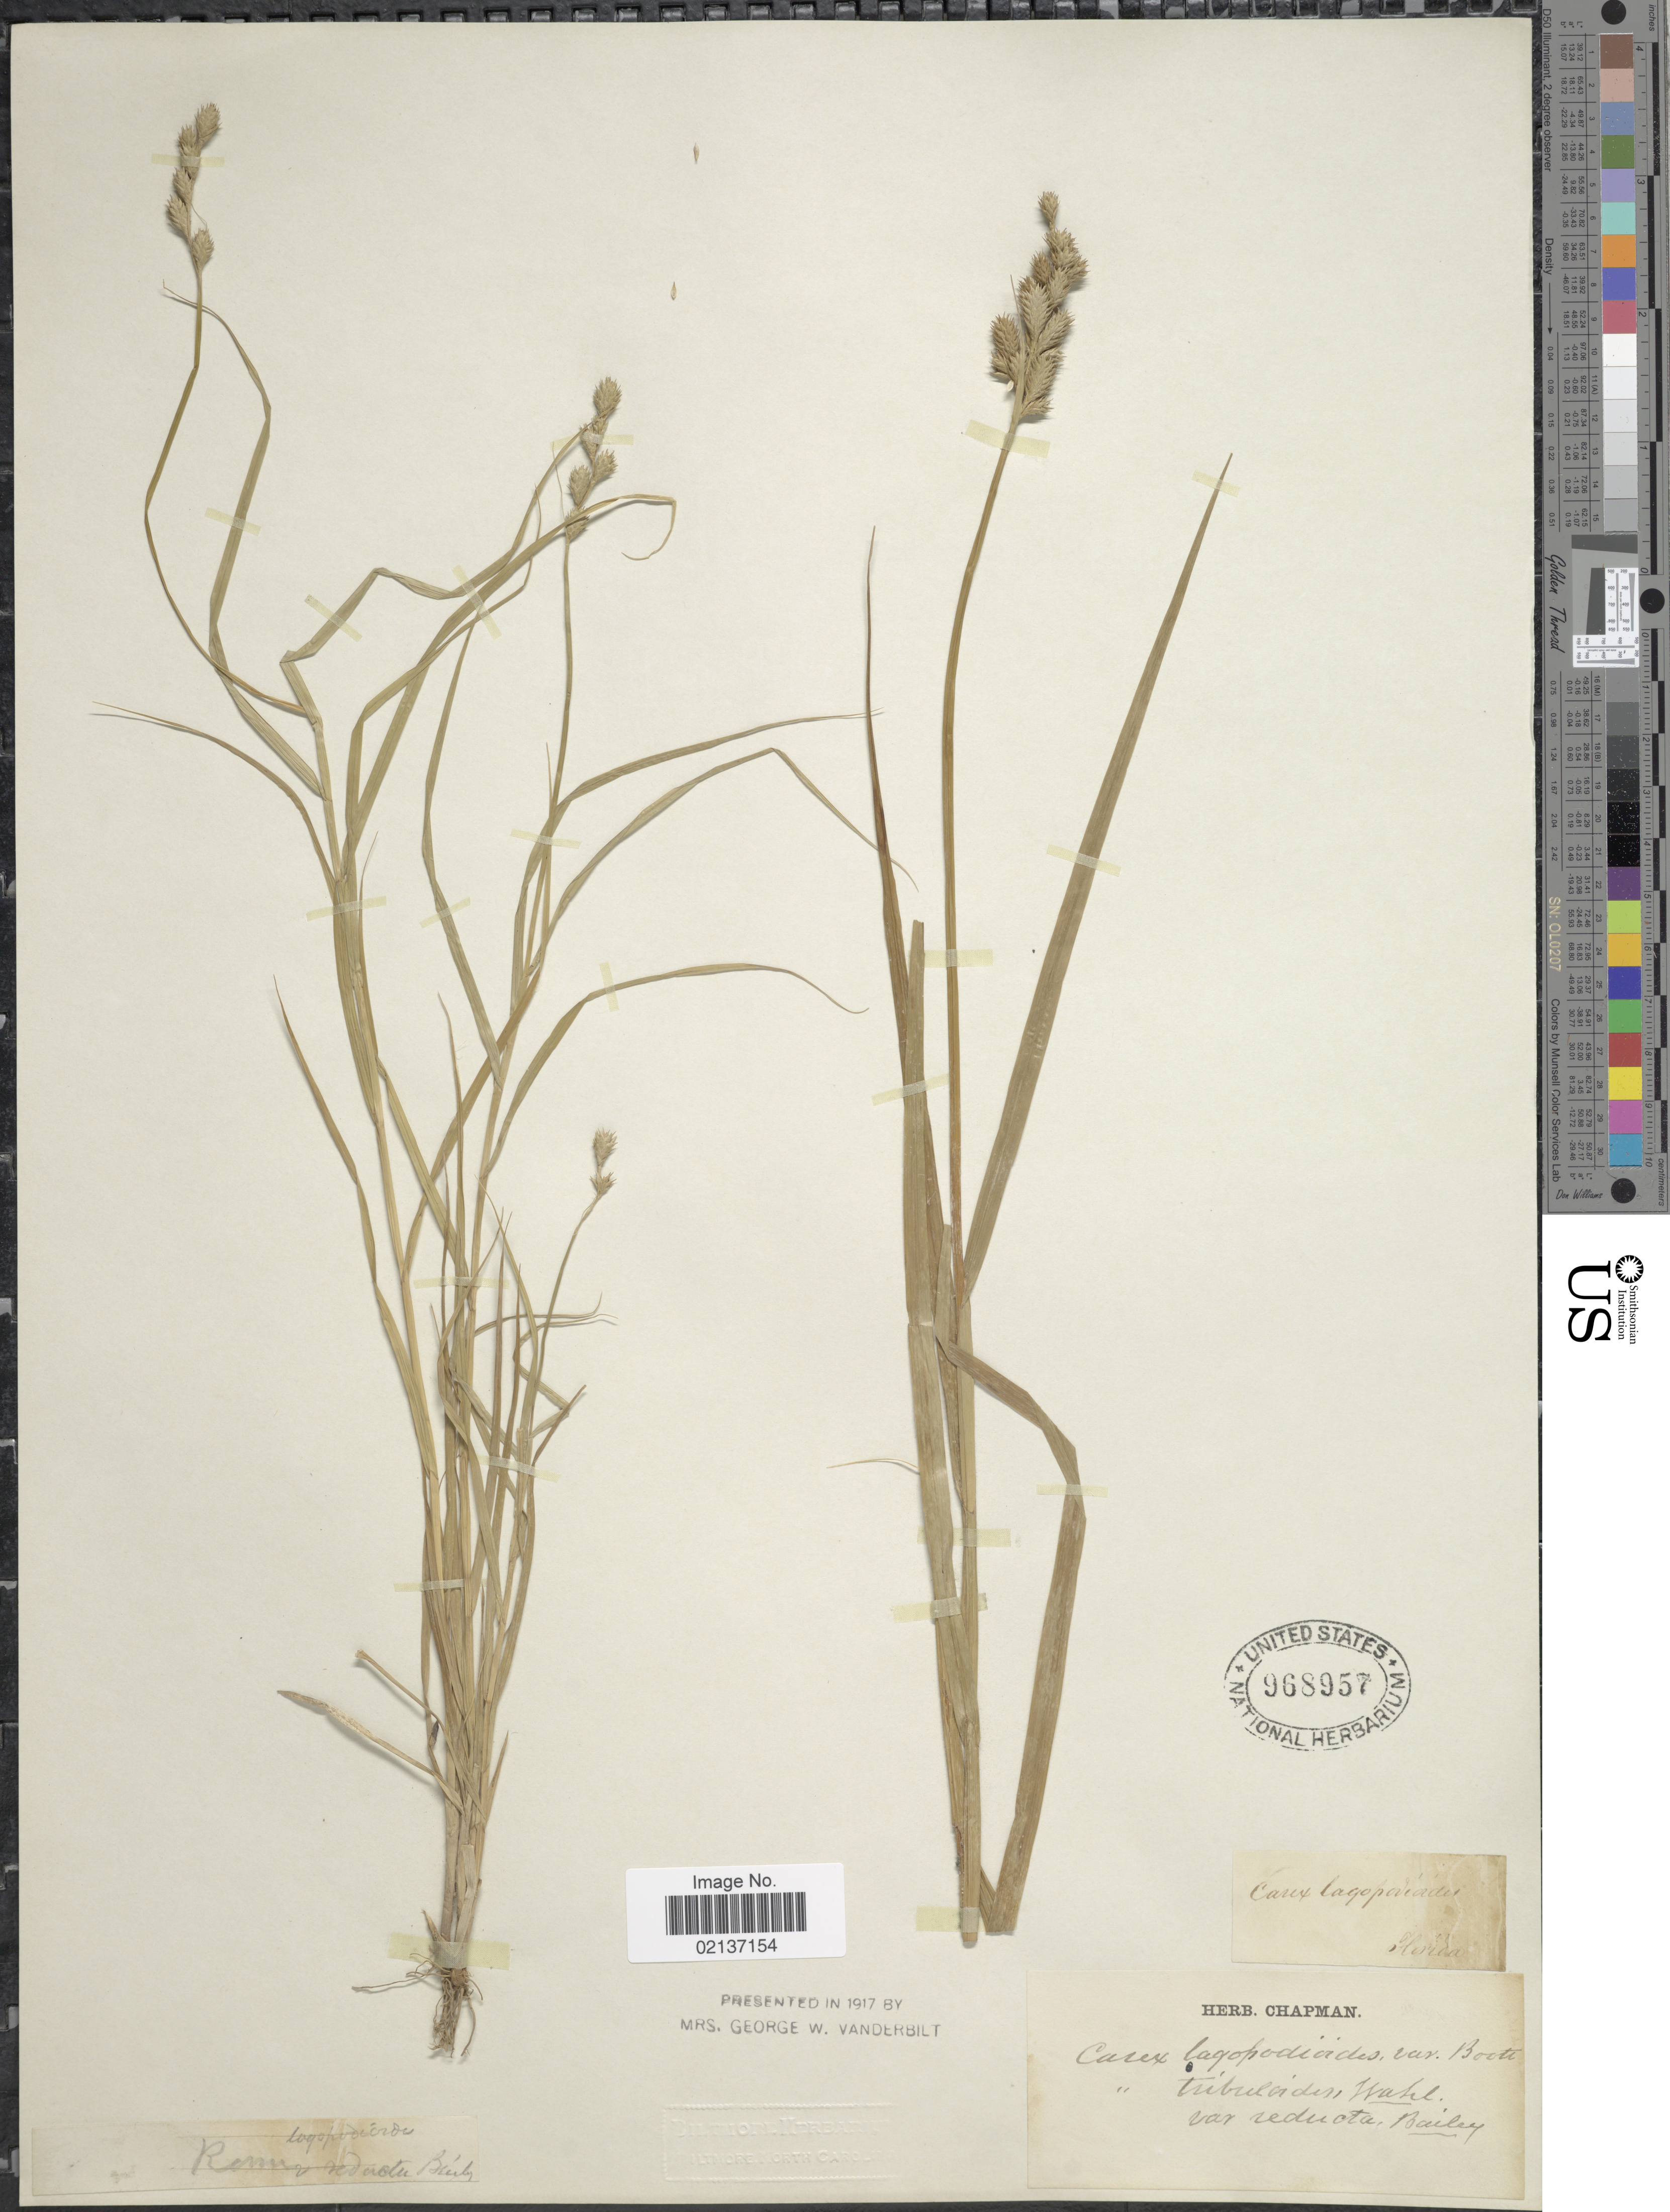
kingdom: Plantae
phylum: Tracheophyta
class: Liliopsida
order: Poales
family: Cyperaceae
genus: Carex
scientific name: Carex tribuloides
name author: Wahlenb.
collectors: ex herb. Chapman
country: United States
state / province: Florida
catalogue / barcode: US 968957